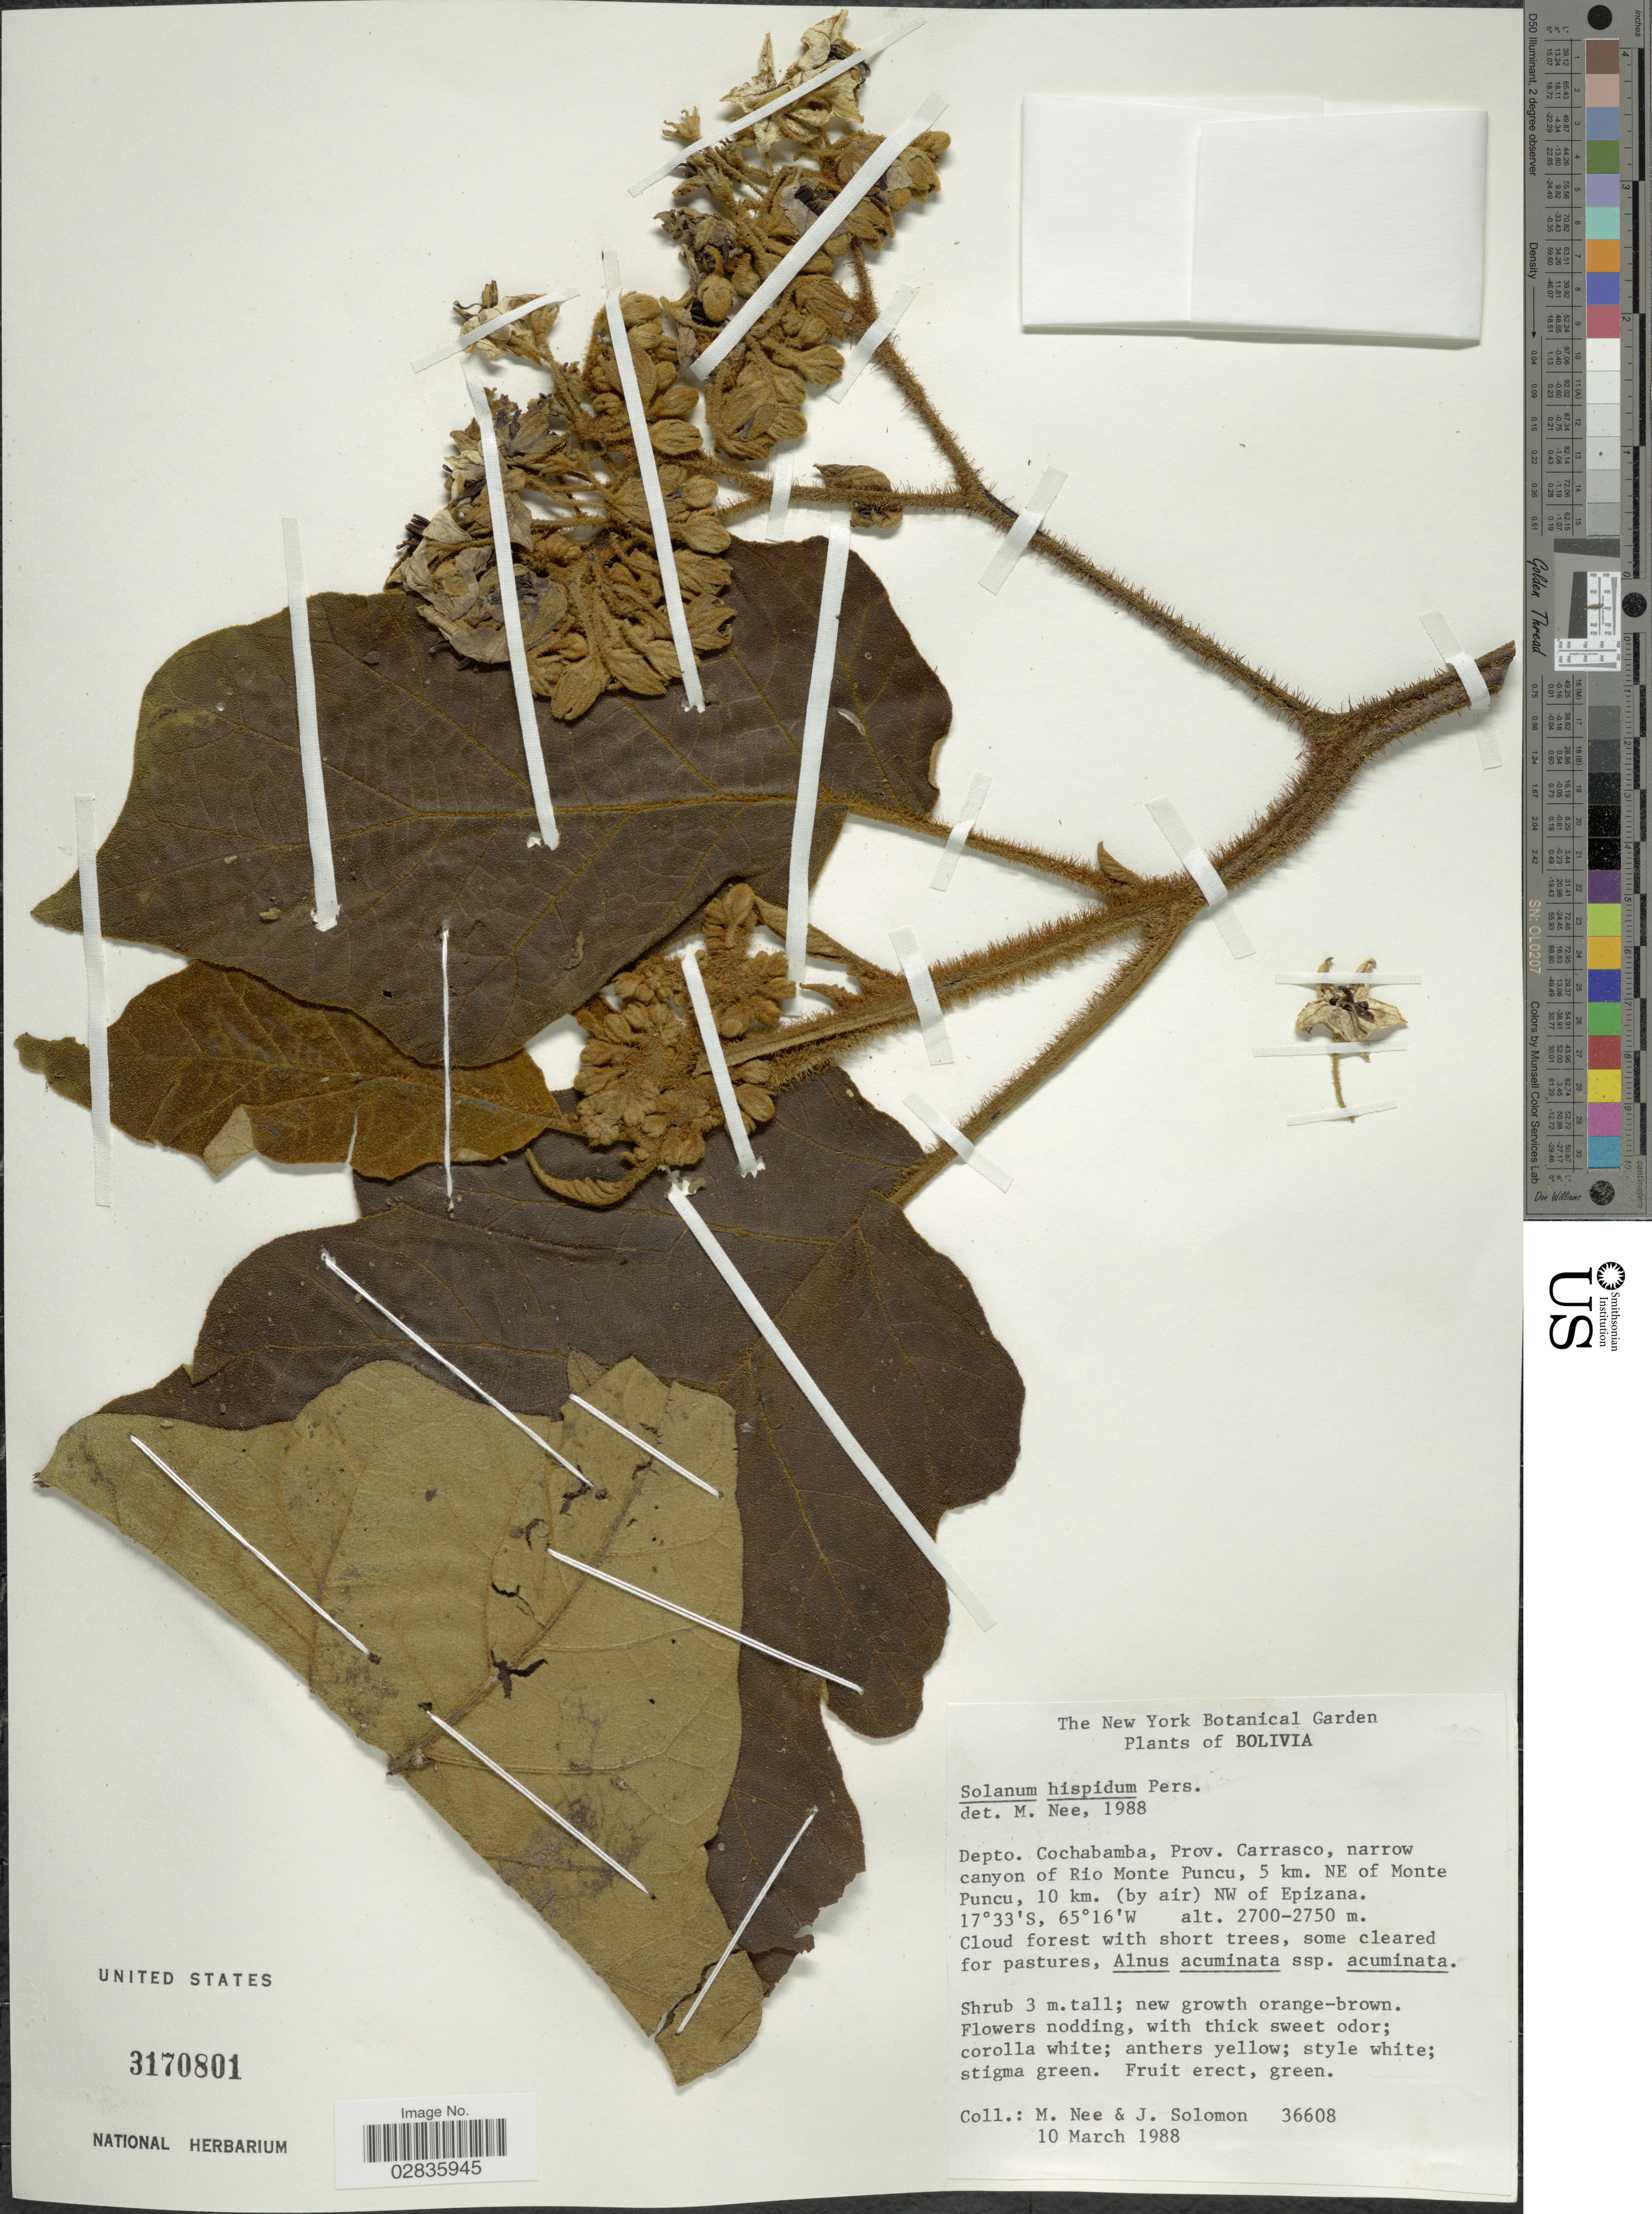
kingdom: Plantae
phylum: Tracheophyta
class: Magnoliopsida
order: Solanales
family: Solanaceae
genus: Solanum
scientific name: Solanum hispidum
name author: Pers.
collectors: M. Nee & J. Solomon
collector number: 36608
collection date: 1988-03-10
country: Bolivia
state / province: Cochabamba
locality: Depto. Cochabamba, Prov. Carrasco, narrow canyon of Rio Monte Puncu, 5 km. NE of Monte Puncu, 10 km. (by air) NW of Epizana.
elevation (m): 2700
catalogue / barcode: US 3170801